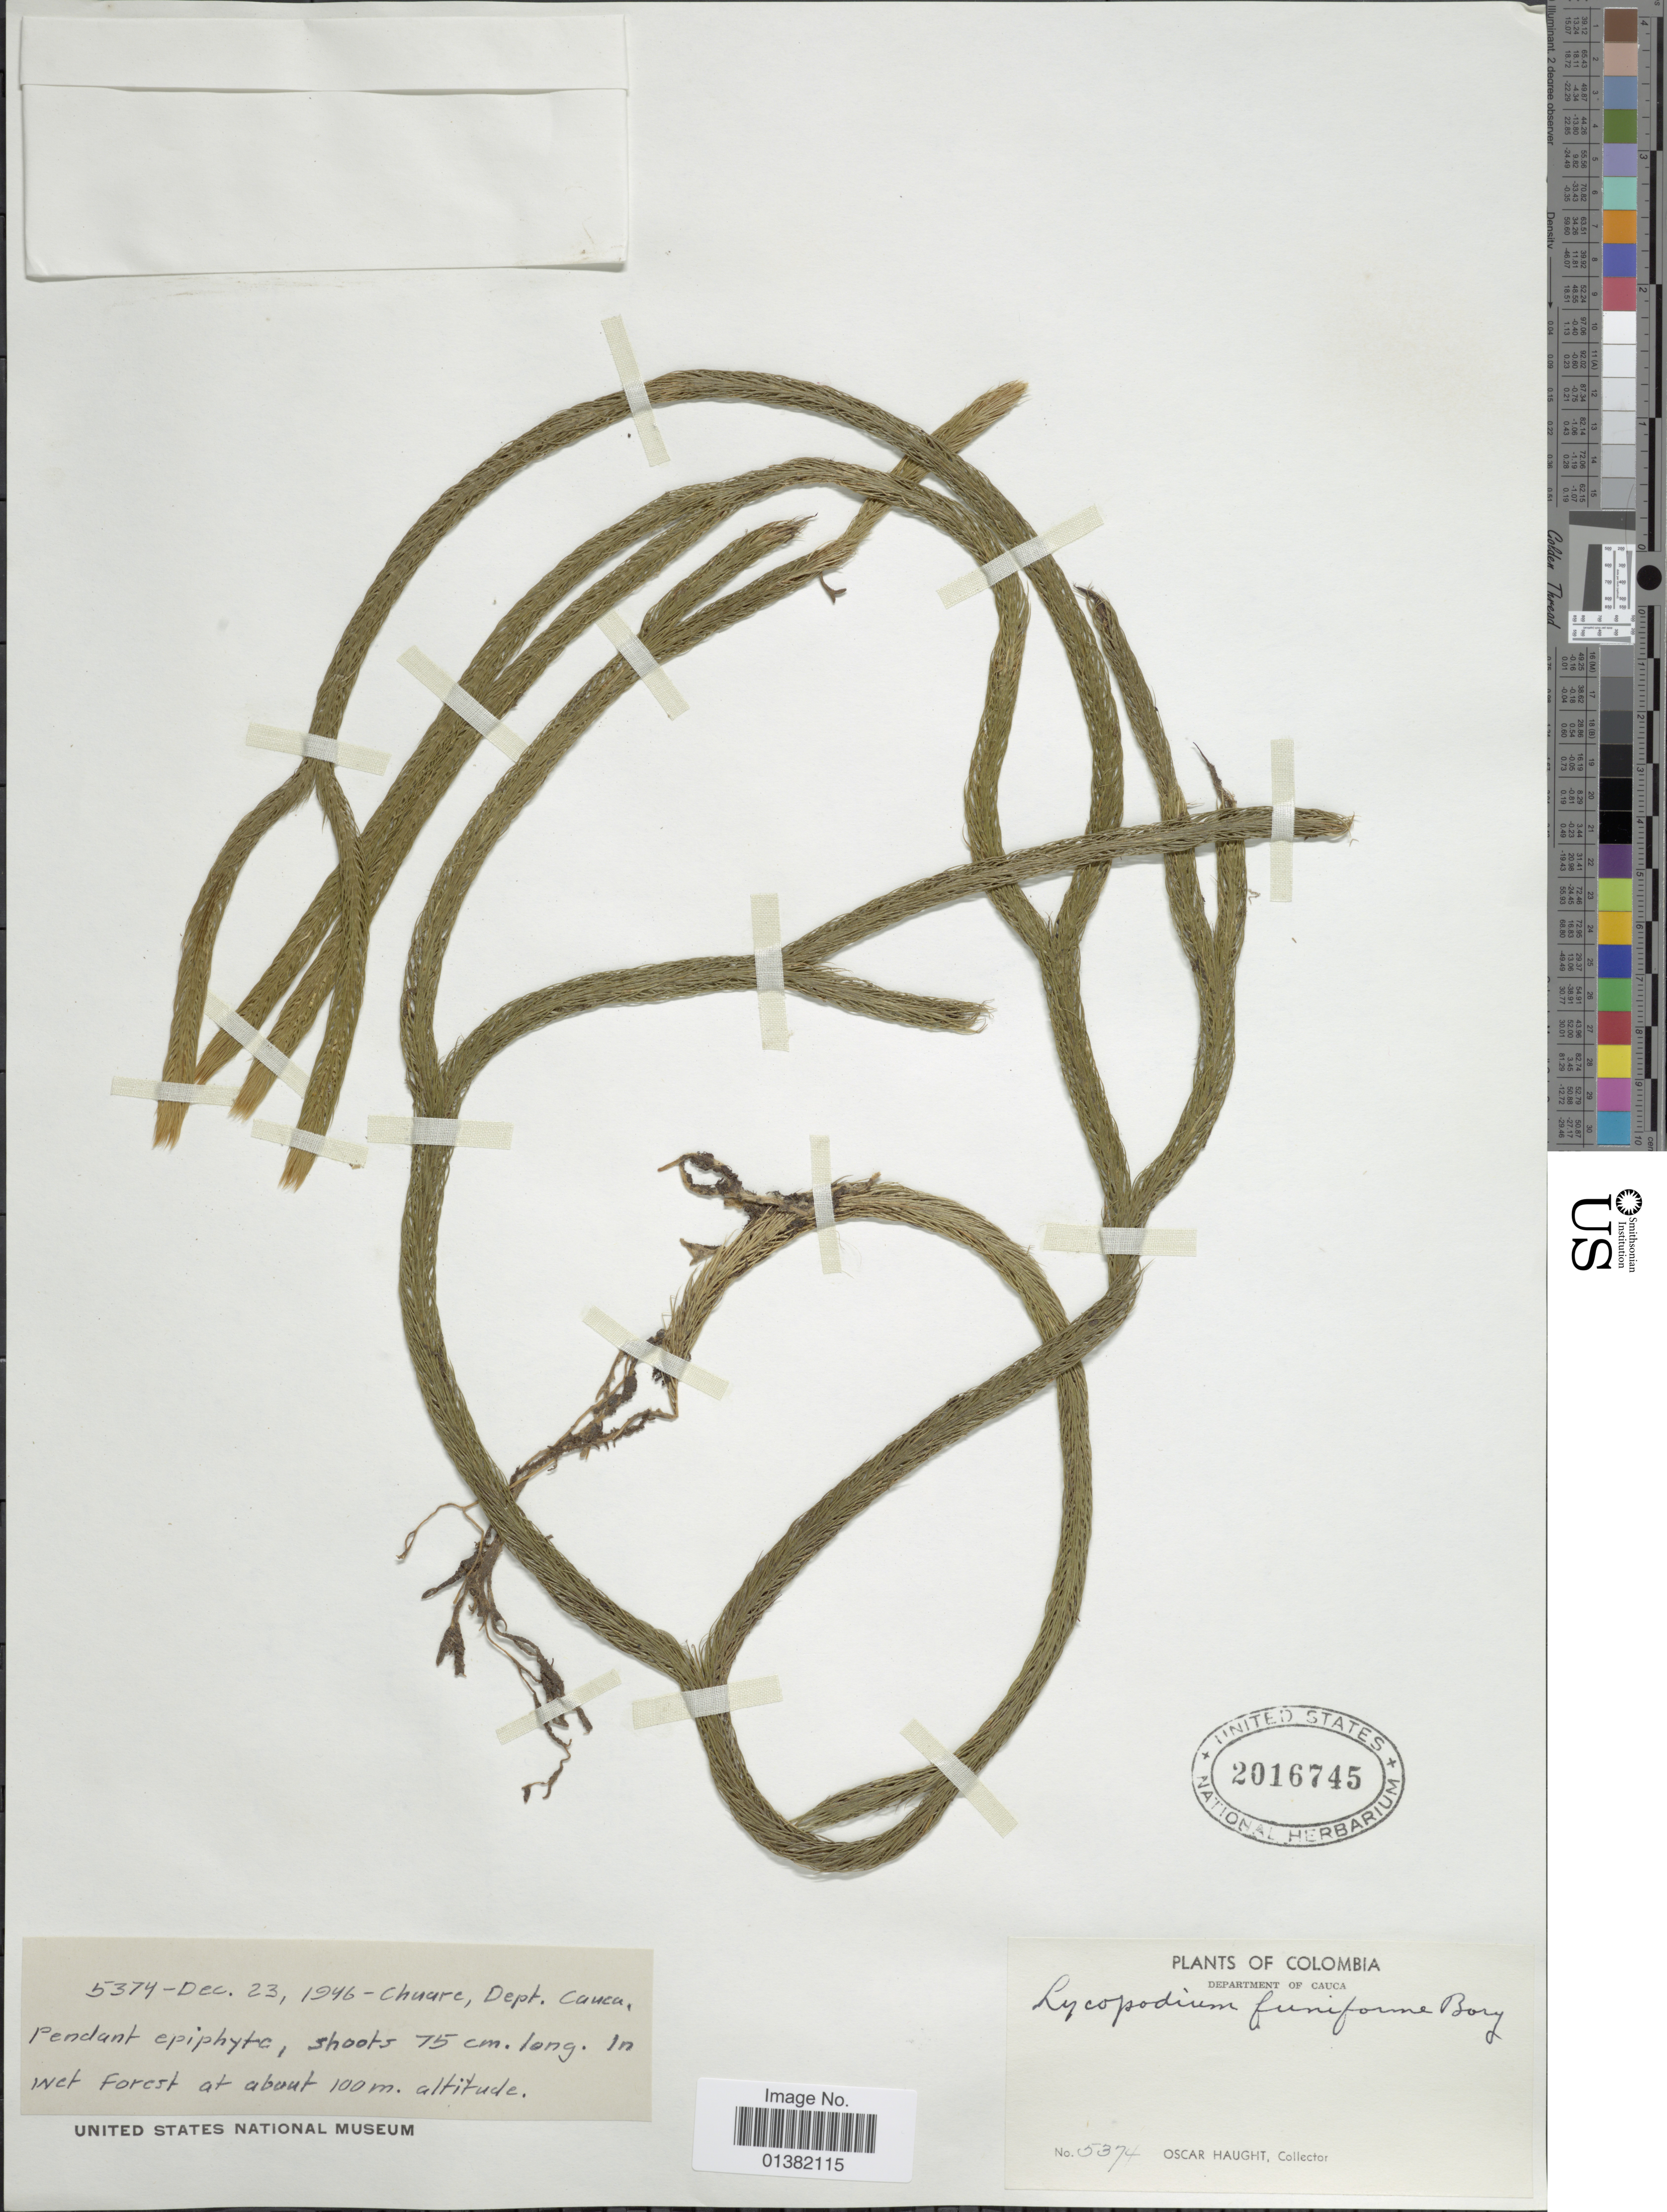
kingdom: Plantae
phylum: Tracheophyta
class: Lycopodiopsida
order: Lycopodiales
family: Lycopodiaceae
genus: Phlegmariurus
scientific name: Phlegmariurus funiformis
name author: (Cham. & Spring) B. Øllg.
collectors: O. L. Haught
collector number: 5374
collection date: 1946-12-23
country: Colombia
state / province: Cauca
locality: Chuare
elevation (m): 100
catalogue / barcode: US 2016745